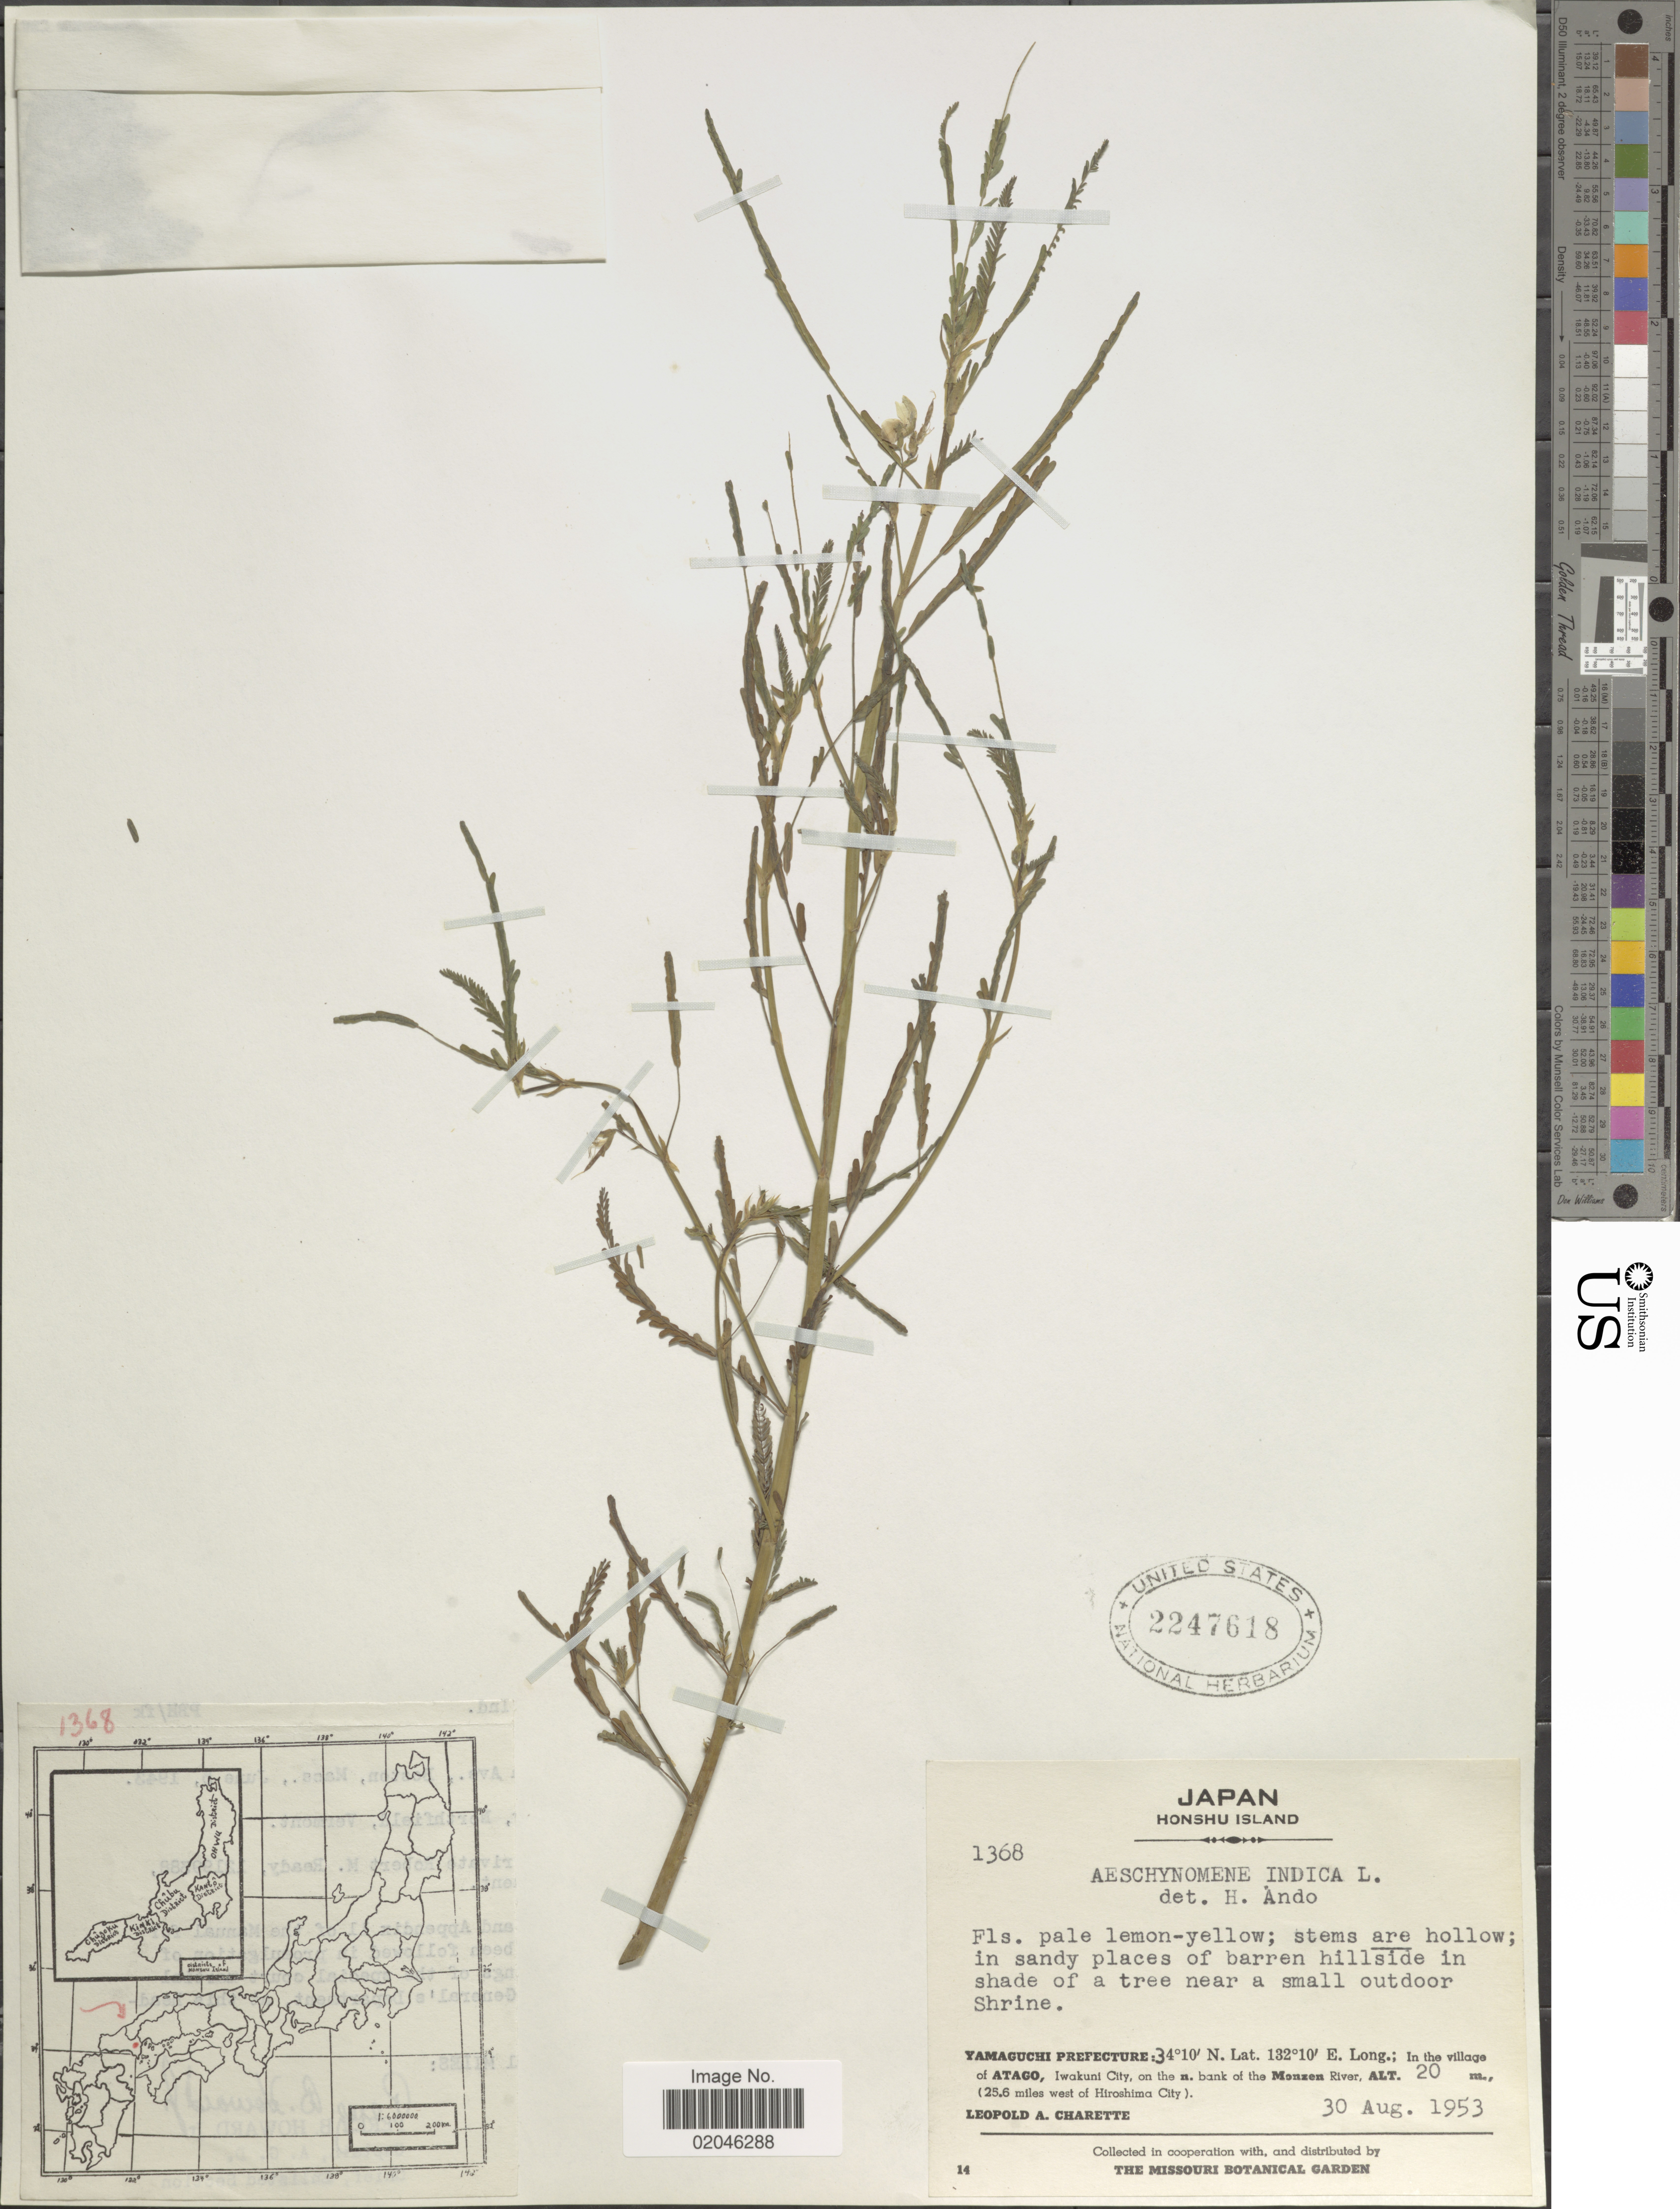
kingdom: Plantae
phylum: Tracheophyta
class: Magnoliopsida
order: Fabales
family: Fabaceae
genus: Aeschynomene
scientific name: Aeschynomene indica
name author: L.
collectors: L. A. Charette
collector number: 1368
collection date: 1953-08-30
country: Japan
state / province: Yamaguti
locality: Honshu Island, in sandy places of barren hillside in shae of a tree near a small outdoor shrine, Yamaguchi Prefecture: in the village of Atago, Iwakuni City, on the n. bank of the Monzen River (25.6 miles west of Hiroshima City).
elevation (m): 20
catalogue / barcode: US 2247618